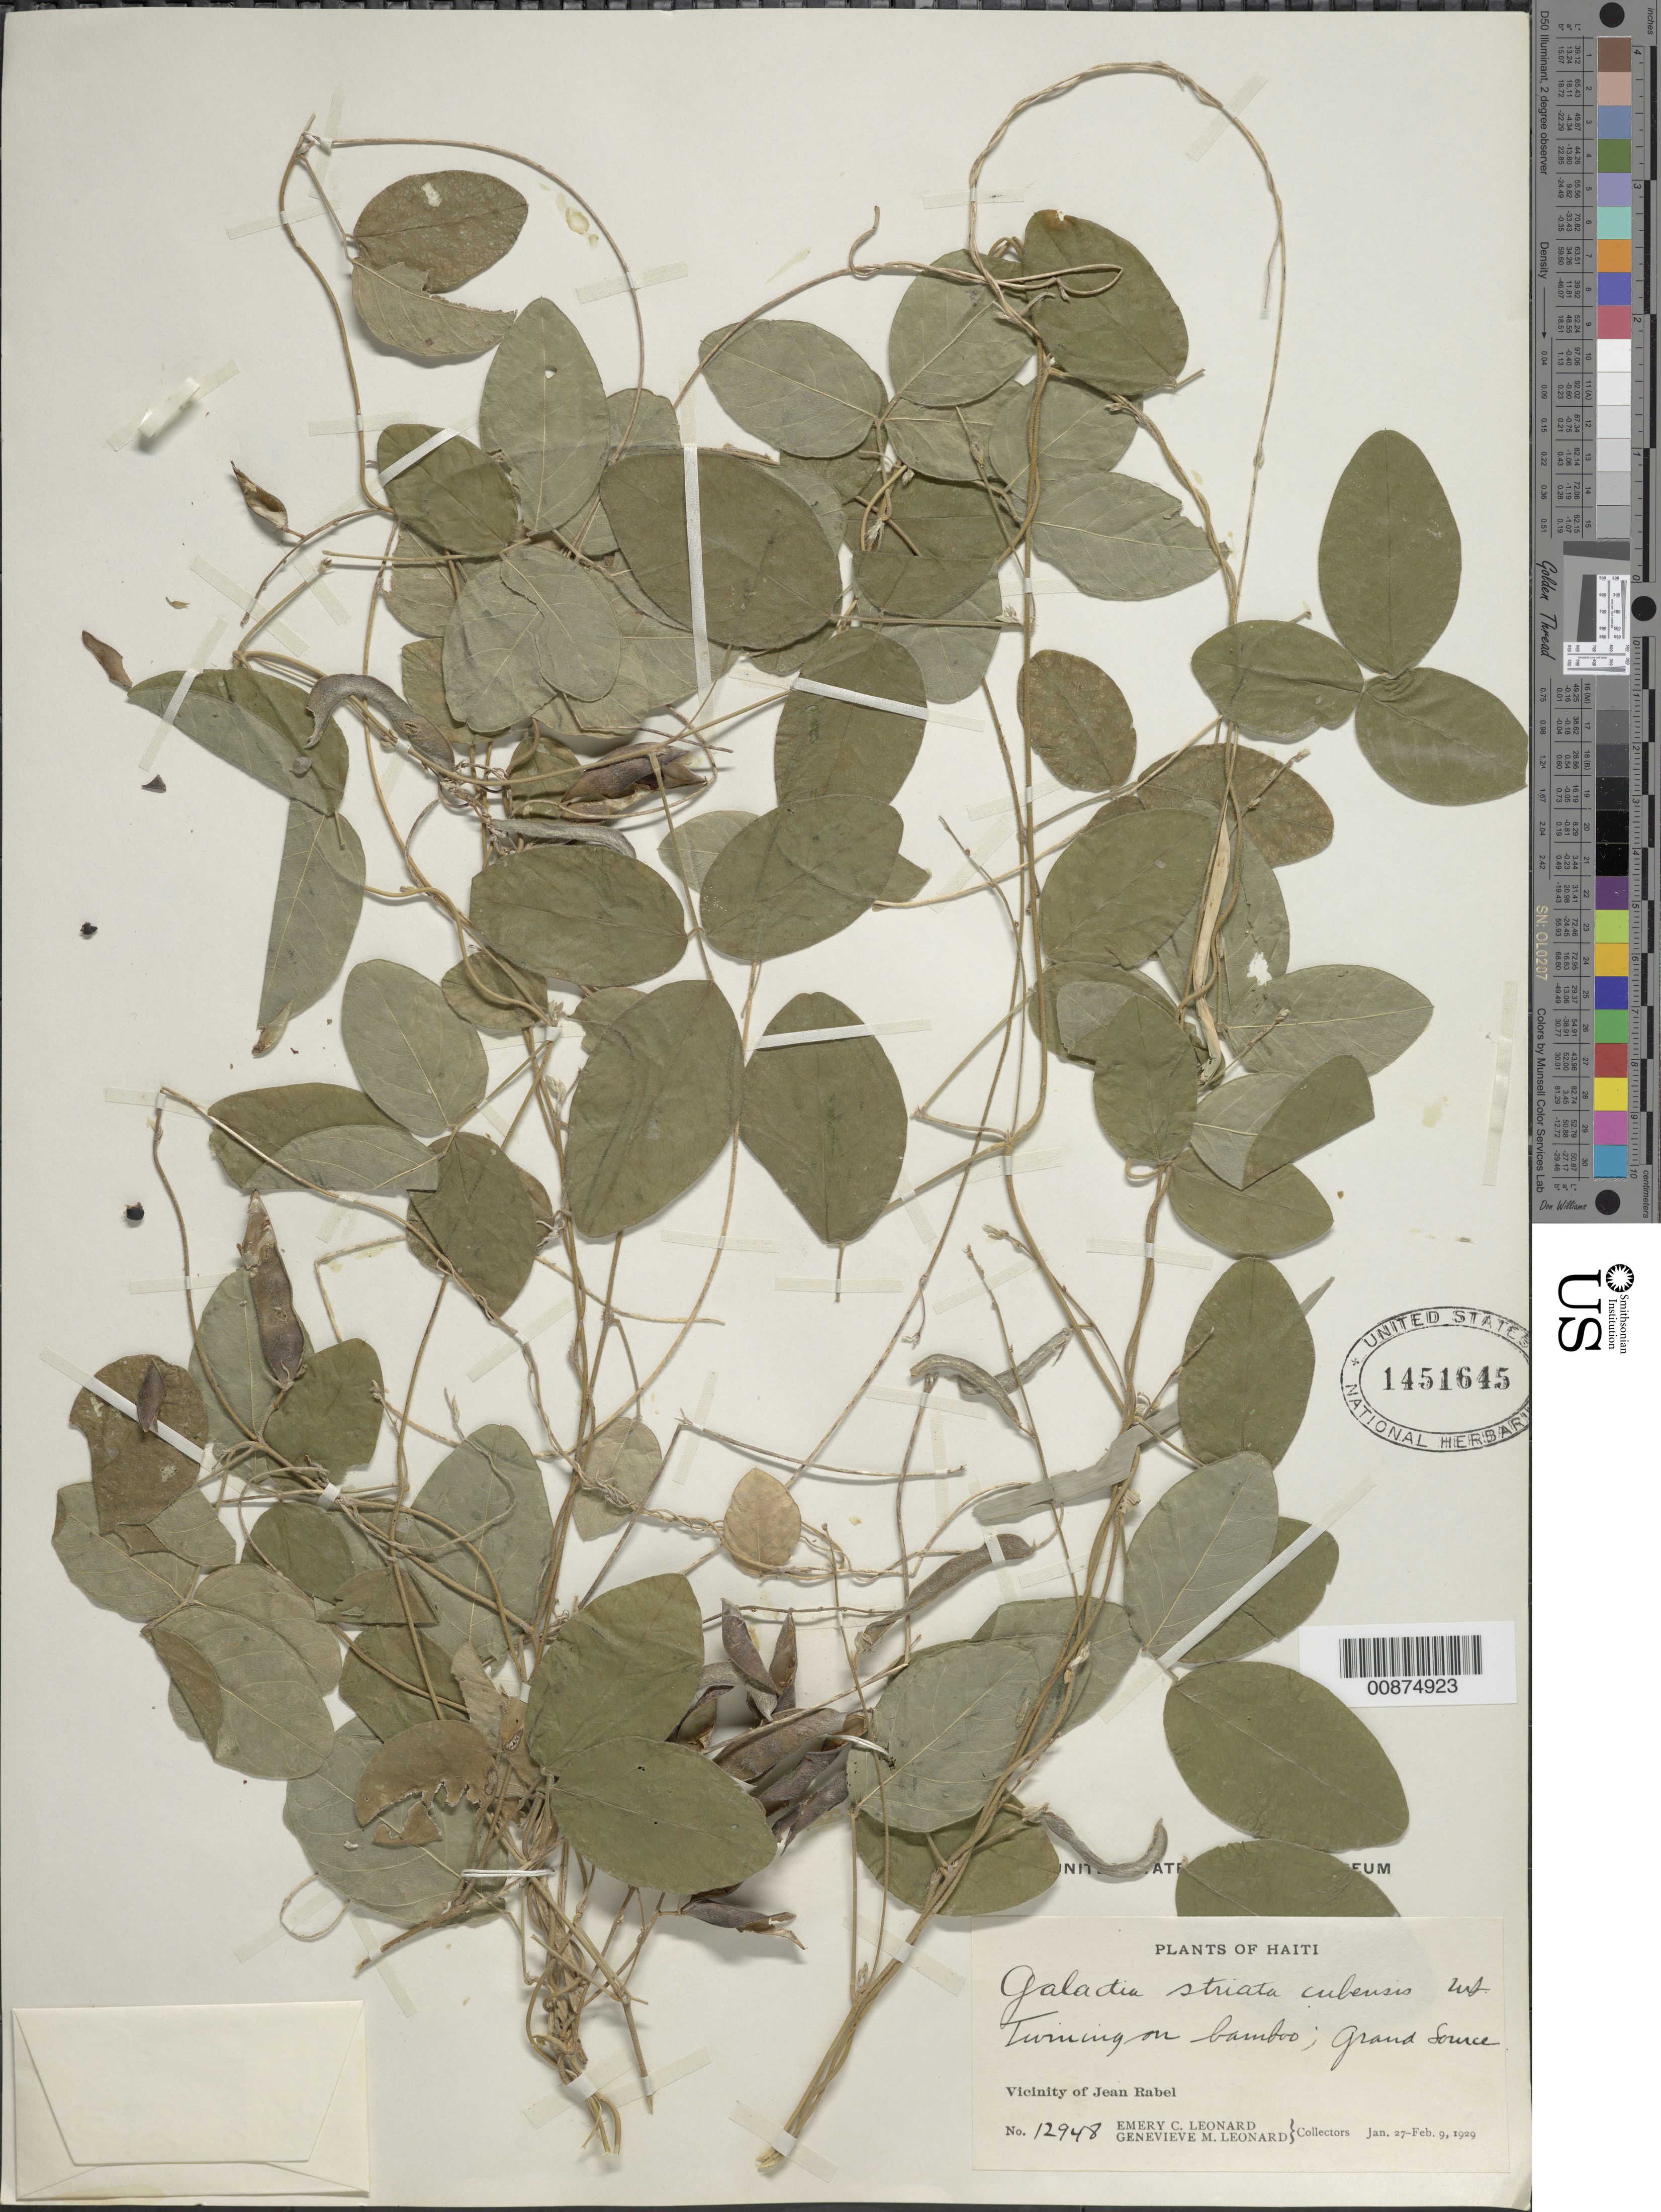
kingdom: Plantae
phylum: Tracheophyta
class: Magnoliopsida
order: Fabales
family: Fabaceae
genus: Galactia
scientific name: Galactia striata var. cubensis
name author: (Kunth) Urb.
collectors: E. C. Leonard & G. M. Leonard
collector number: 12948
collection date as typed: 27 Jan 1929 09 Feb 1929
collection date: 1929-01-27/1929-02-09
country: Haiti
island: Hispaniola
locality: Vicinity of Jean Rabel. Grand Source.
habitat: Twining on bamboo.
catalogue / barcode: US 1451645